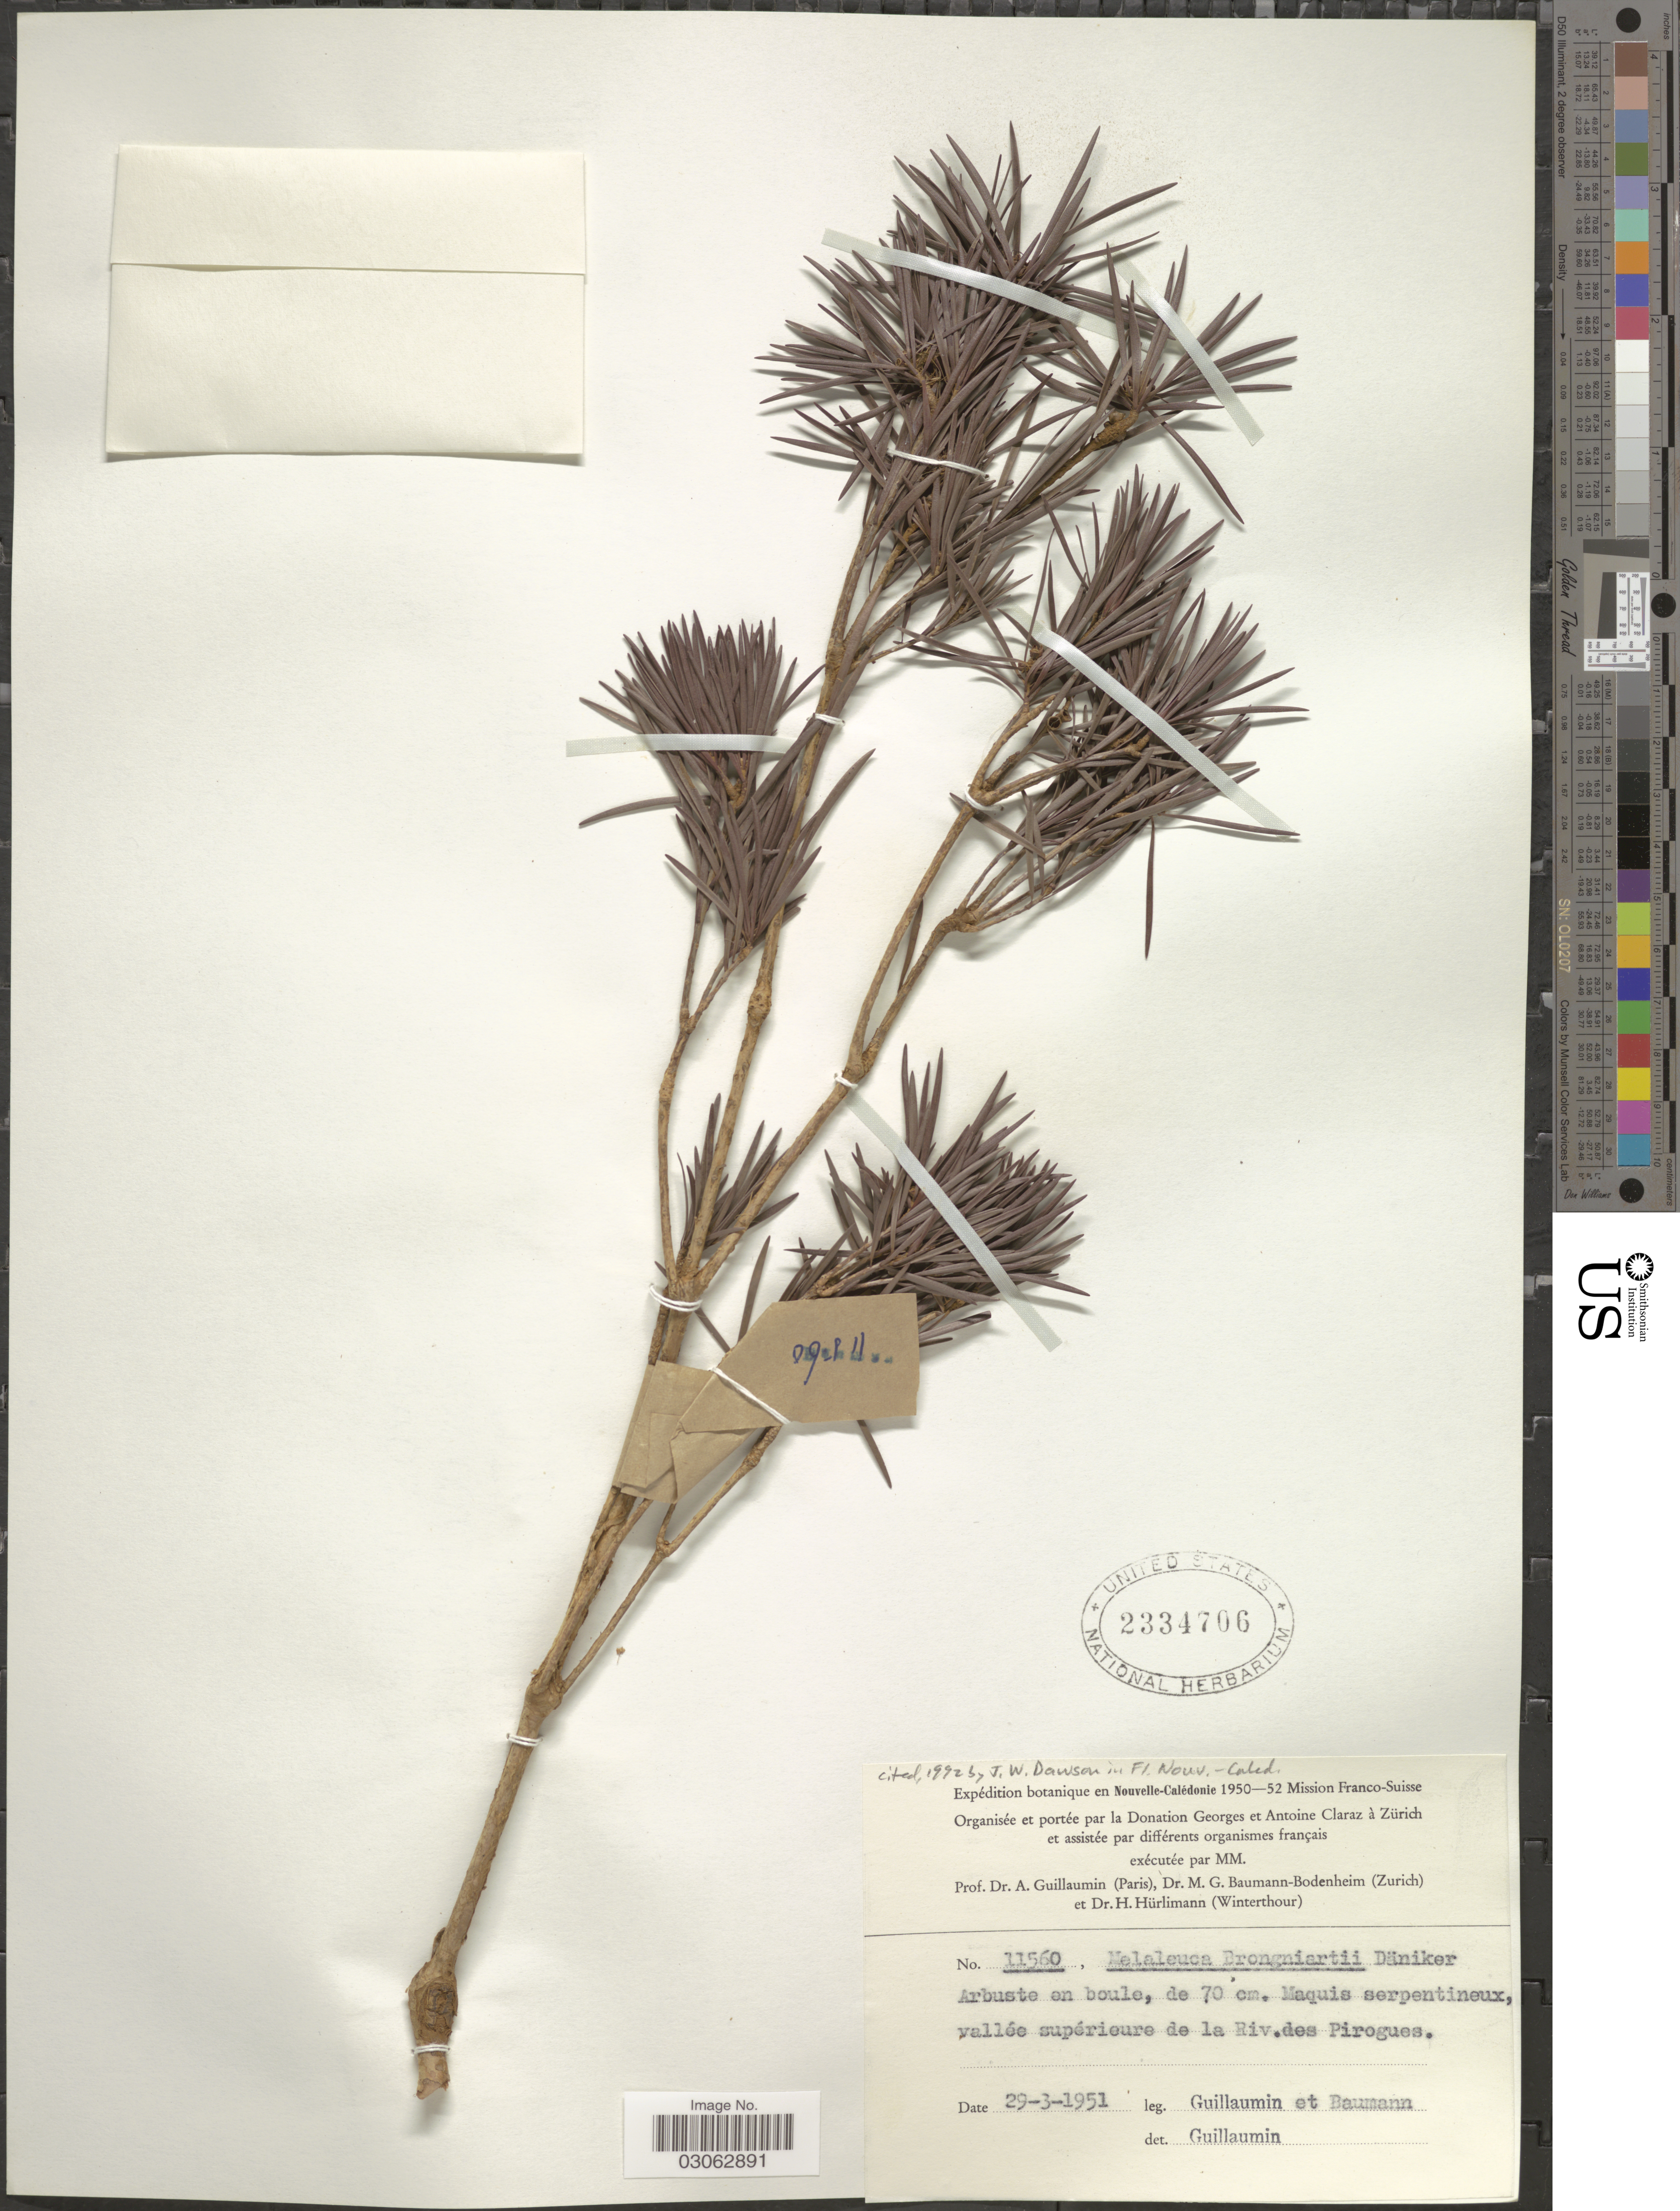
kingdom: Plantae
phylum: Tracheophyta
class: Magnoliopsida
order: Myrtales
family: Myrtaceae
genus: Melaleuca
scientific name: Melaleuca brongniartii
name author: F. Muell.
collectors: A. Guillaumin & M. G. Baumann-Bodenheim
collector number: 11560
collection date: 1951-03-29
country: New Caledonia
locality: Maquis serpentineux, vallée supérieure de la Riv. des Pirogues.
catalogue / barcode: US 2334706